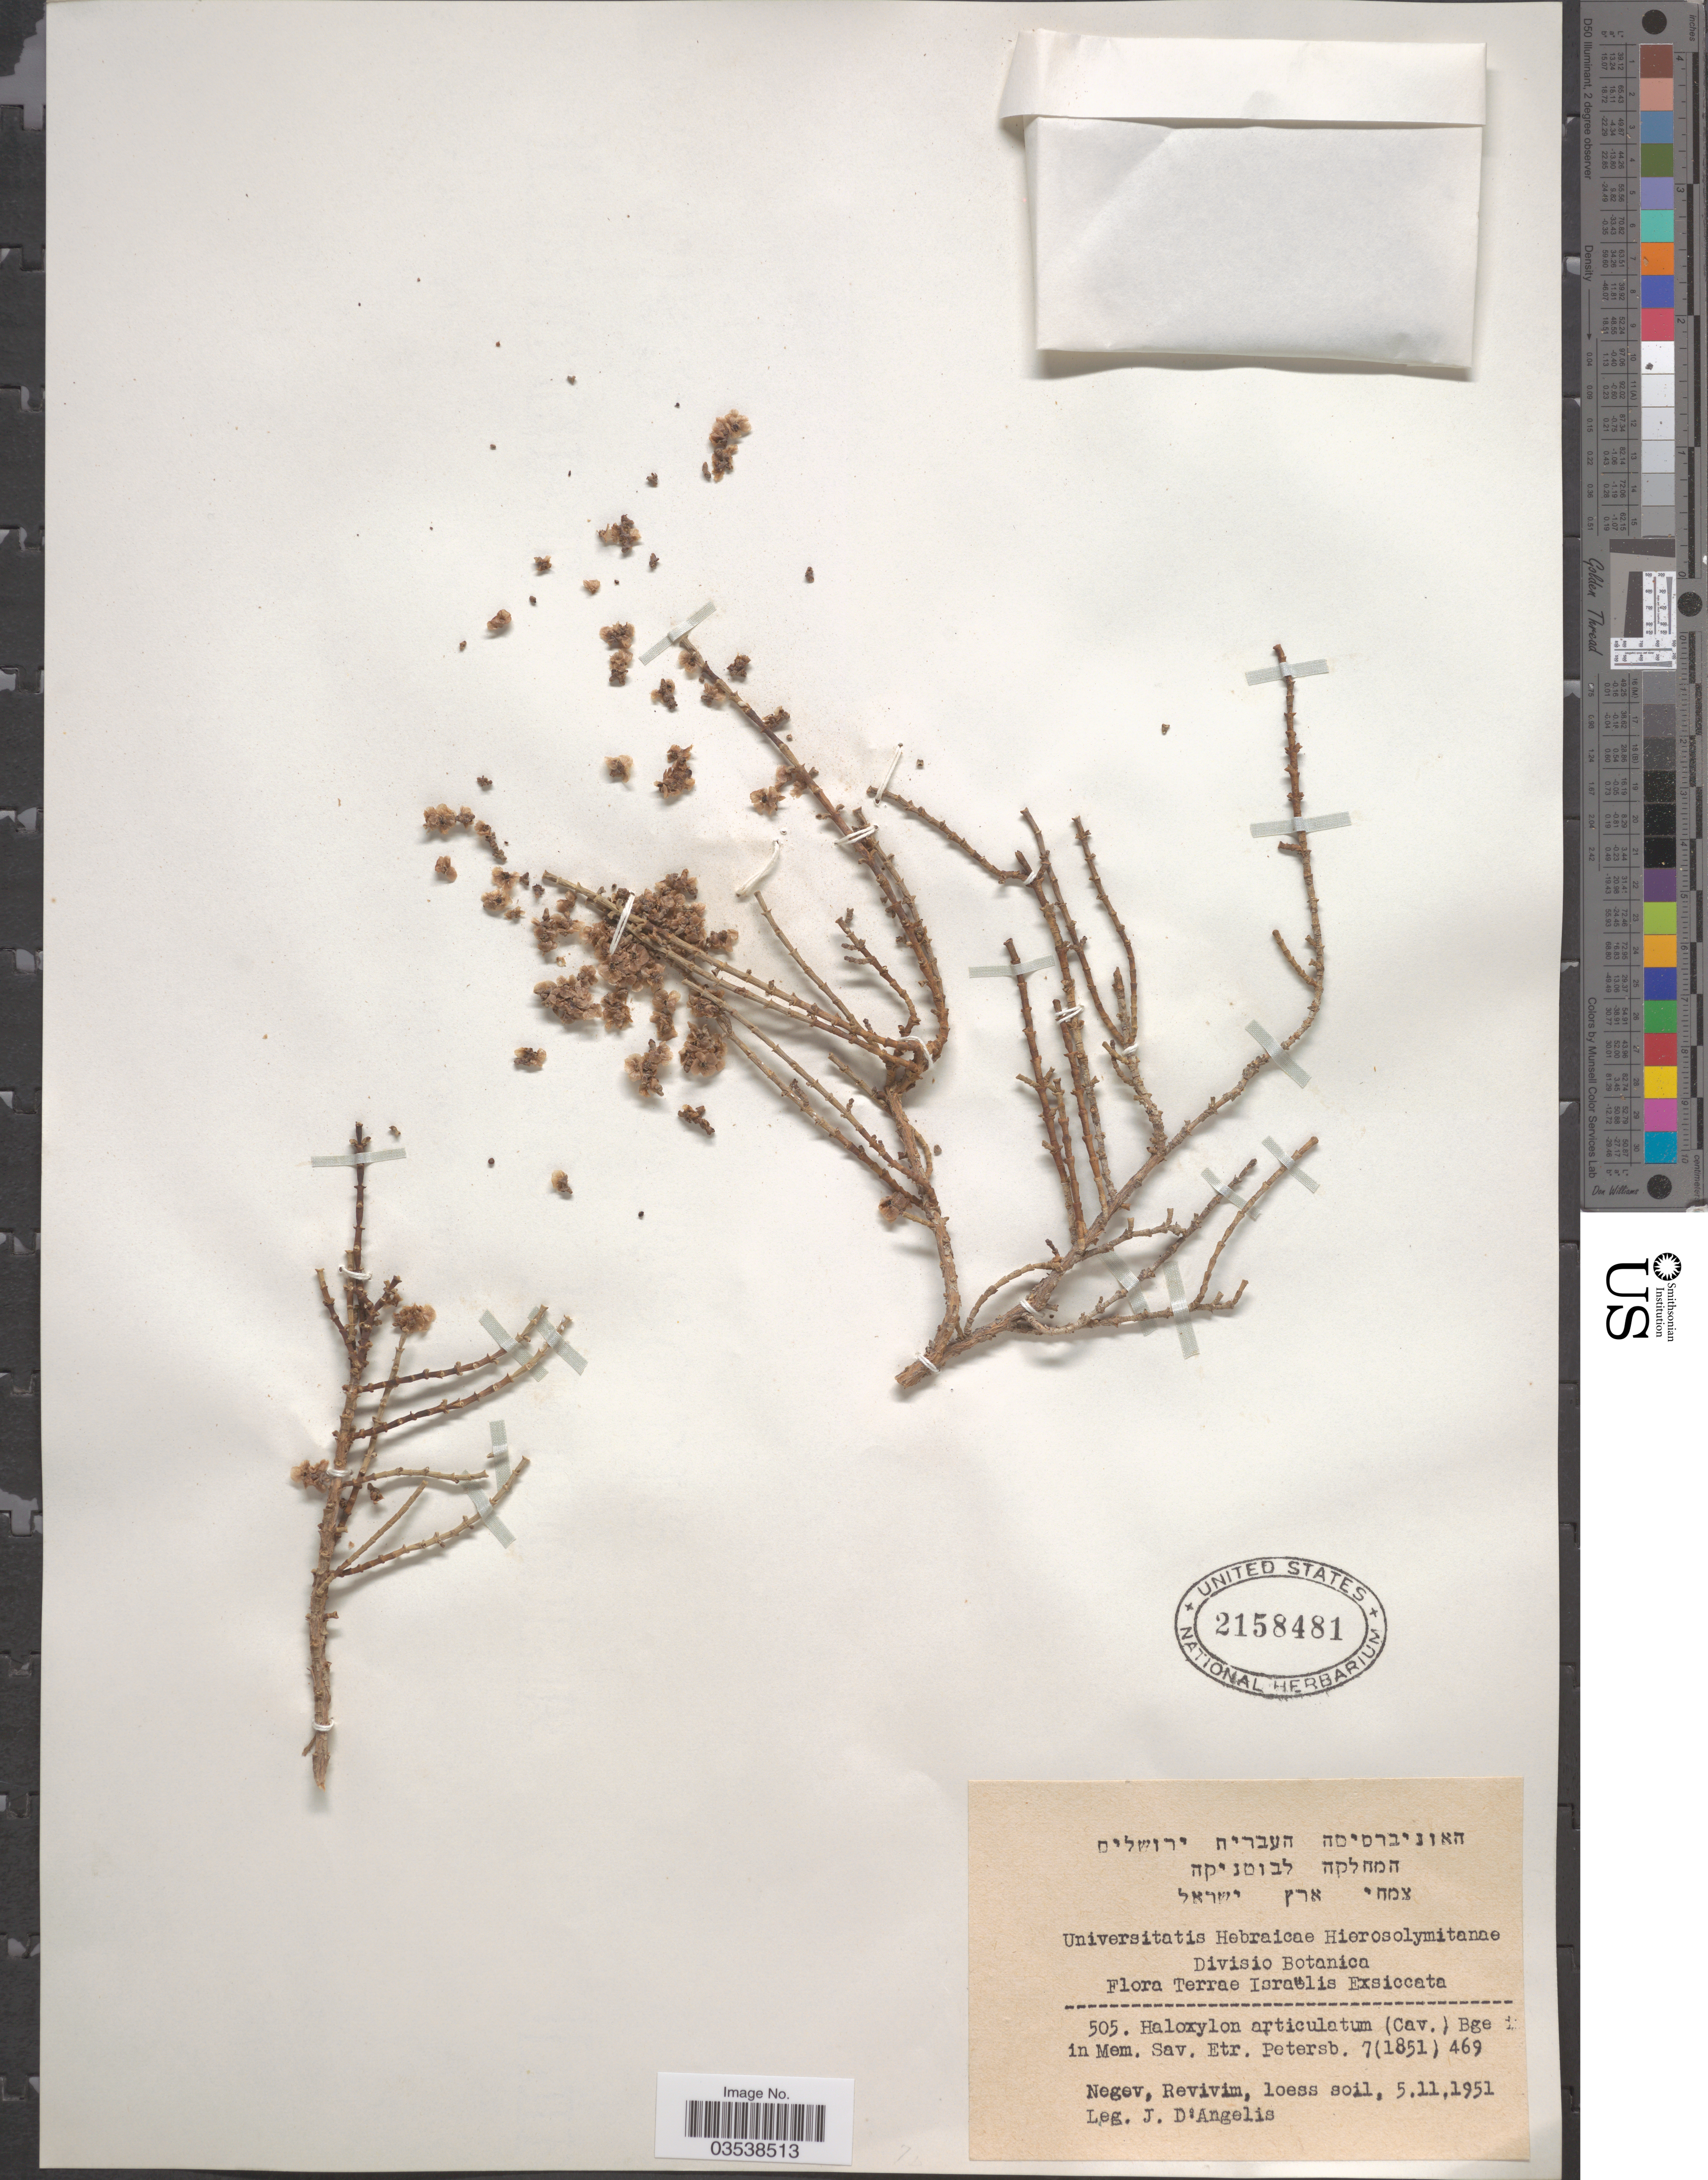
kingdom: Plantae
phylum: Tracheophyta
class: Magnoliopsida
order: Caryophyllales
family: Amaranthaceae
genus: Haloxylon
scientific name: Haloxylon articulatum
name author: (Moq.) Bunge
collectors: J. D'angelis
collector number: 505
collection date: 1951-11-05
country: Israel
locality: Terrae Israëlis. Negev, Revivim.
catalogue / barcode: US 2158481